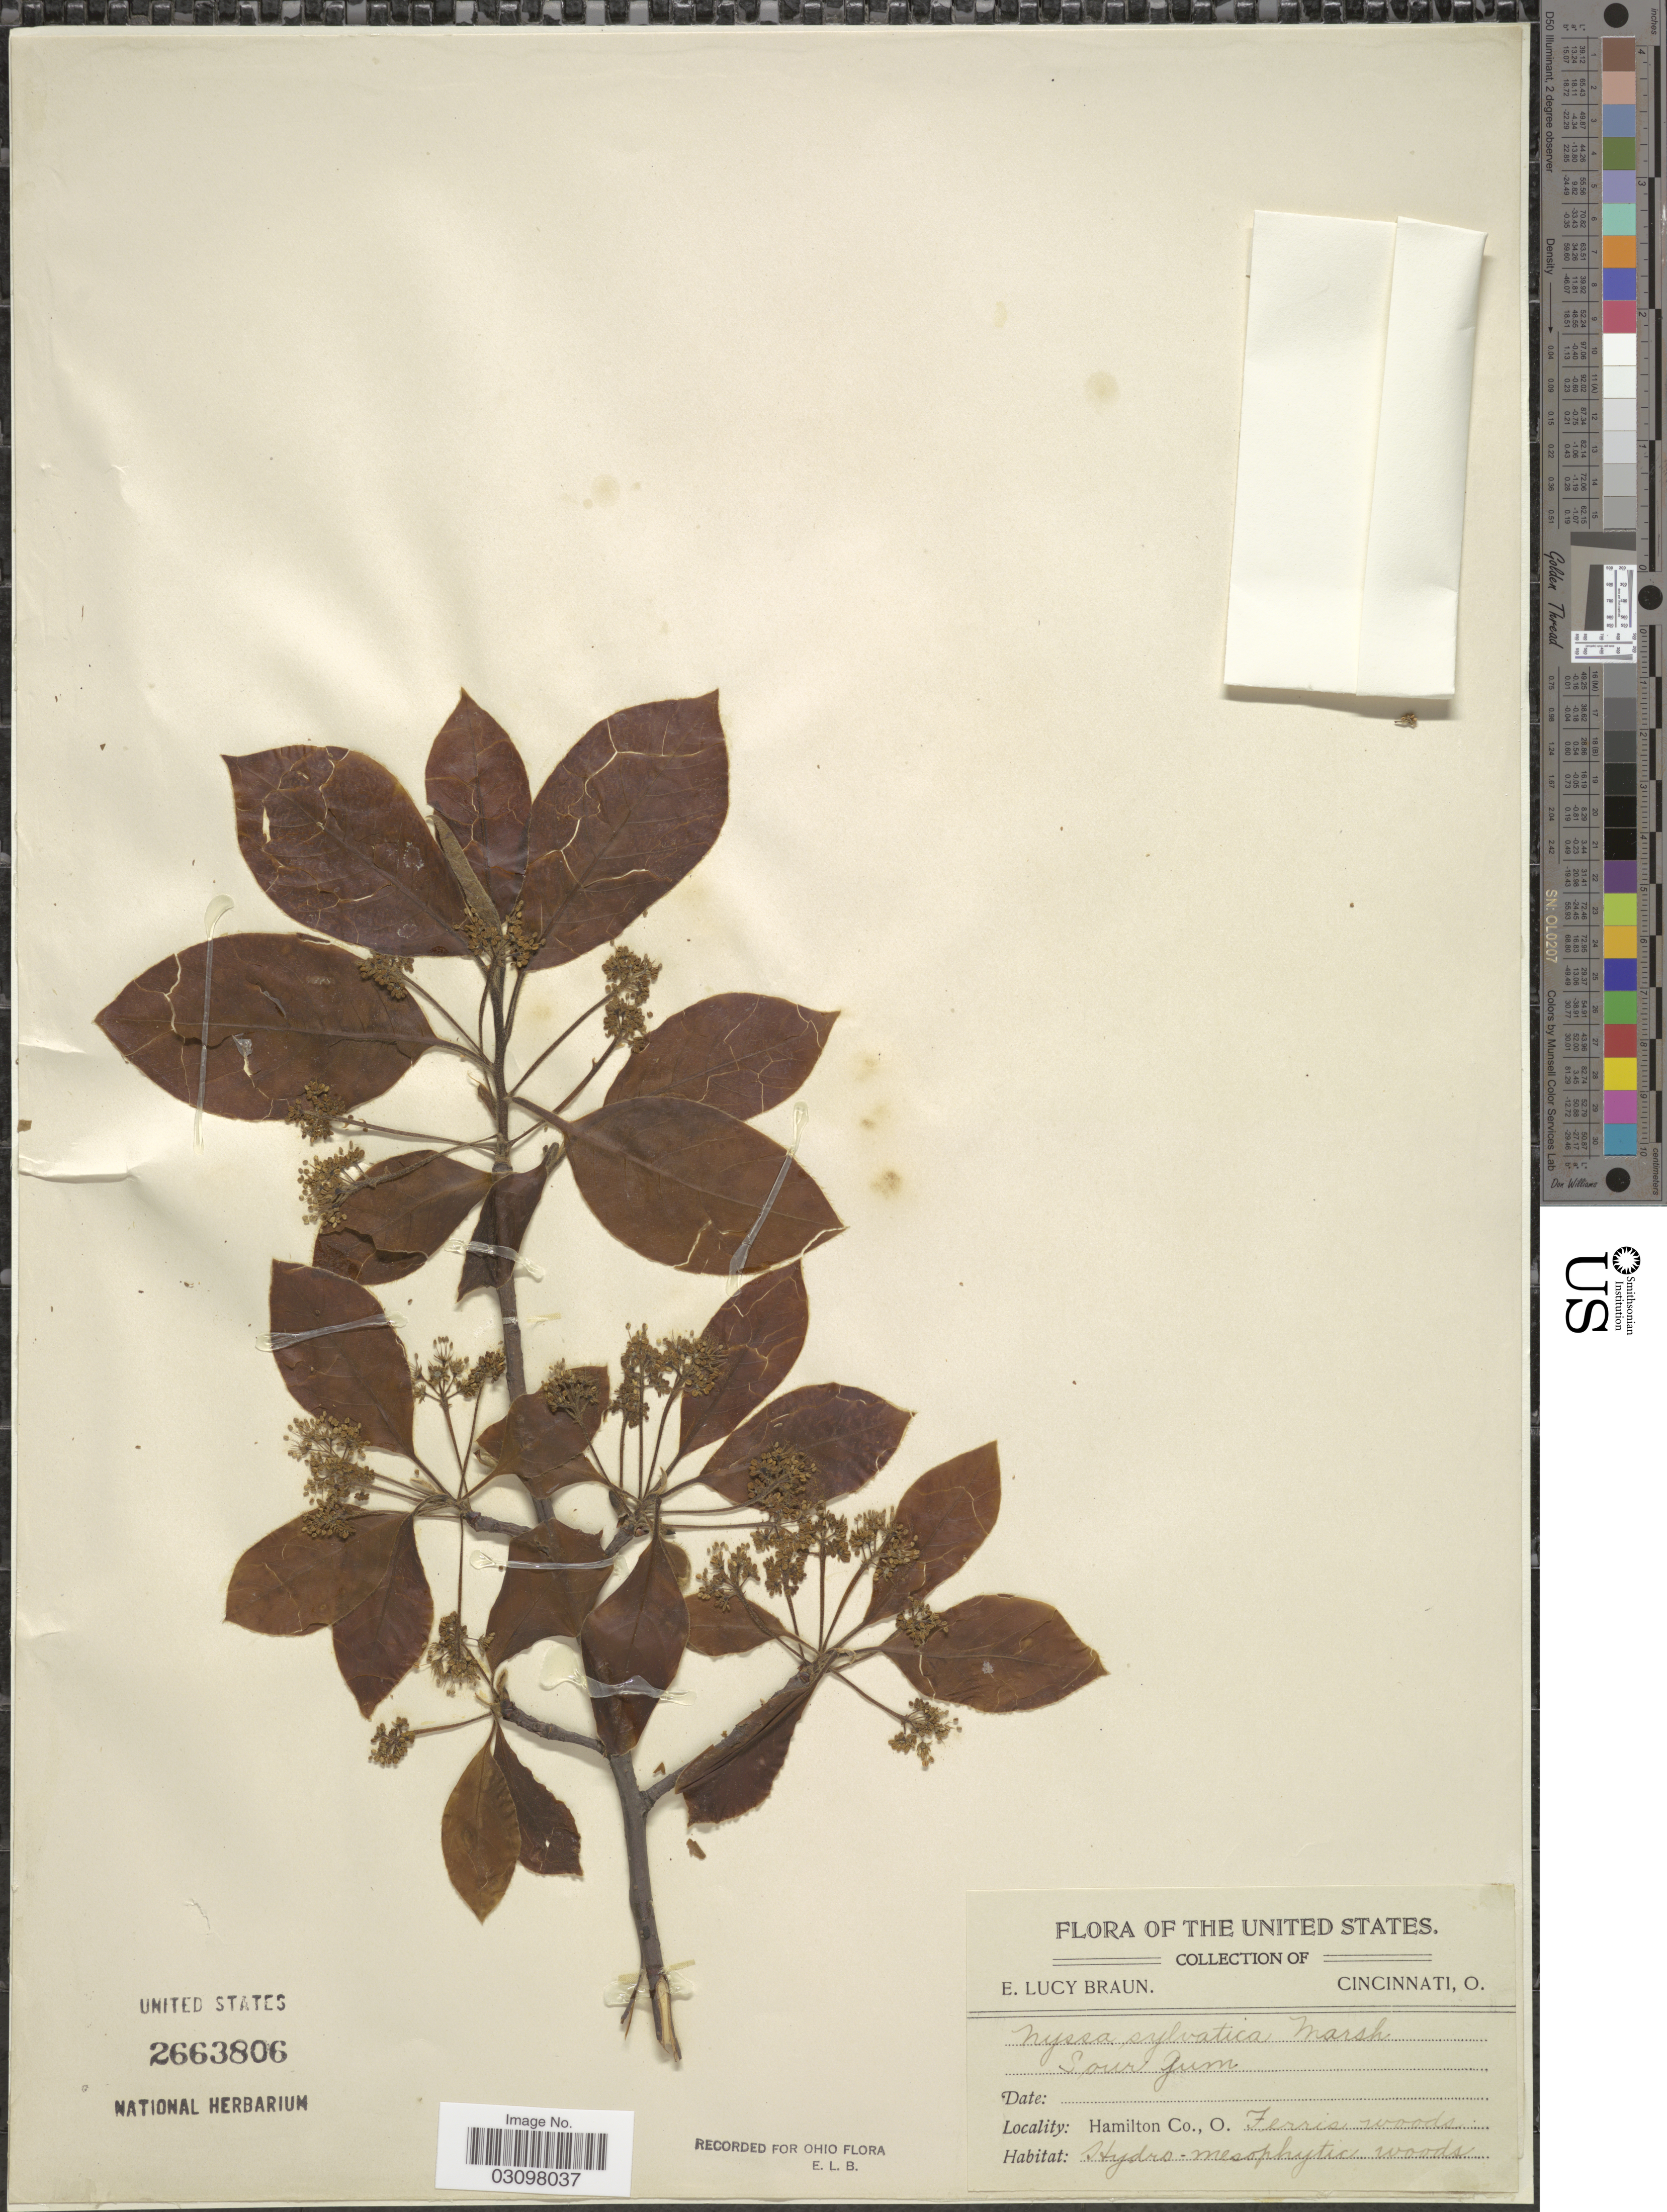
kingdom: Plantae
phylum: Tracheophyta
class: Magnoliopsida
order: Cornales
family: Nyssaceae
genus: Nyssa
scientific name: Nyssa sylvatica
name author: Marshall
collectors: E. L. Braun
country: United States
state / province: Ohio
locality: Hamilton Co., O. Ferris woods.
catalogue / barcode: US 2663806